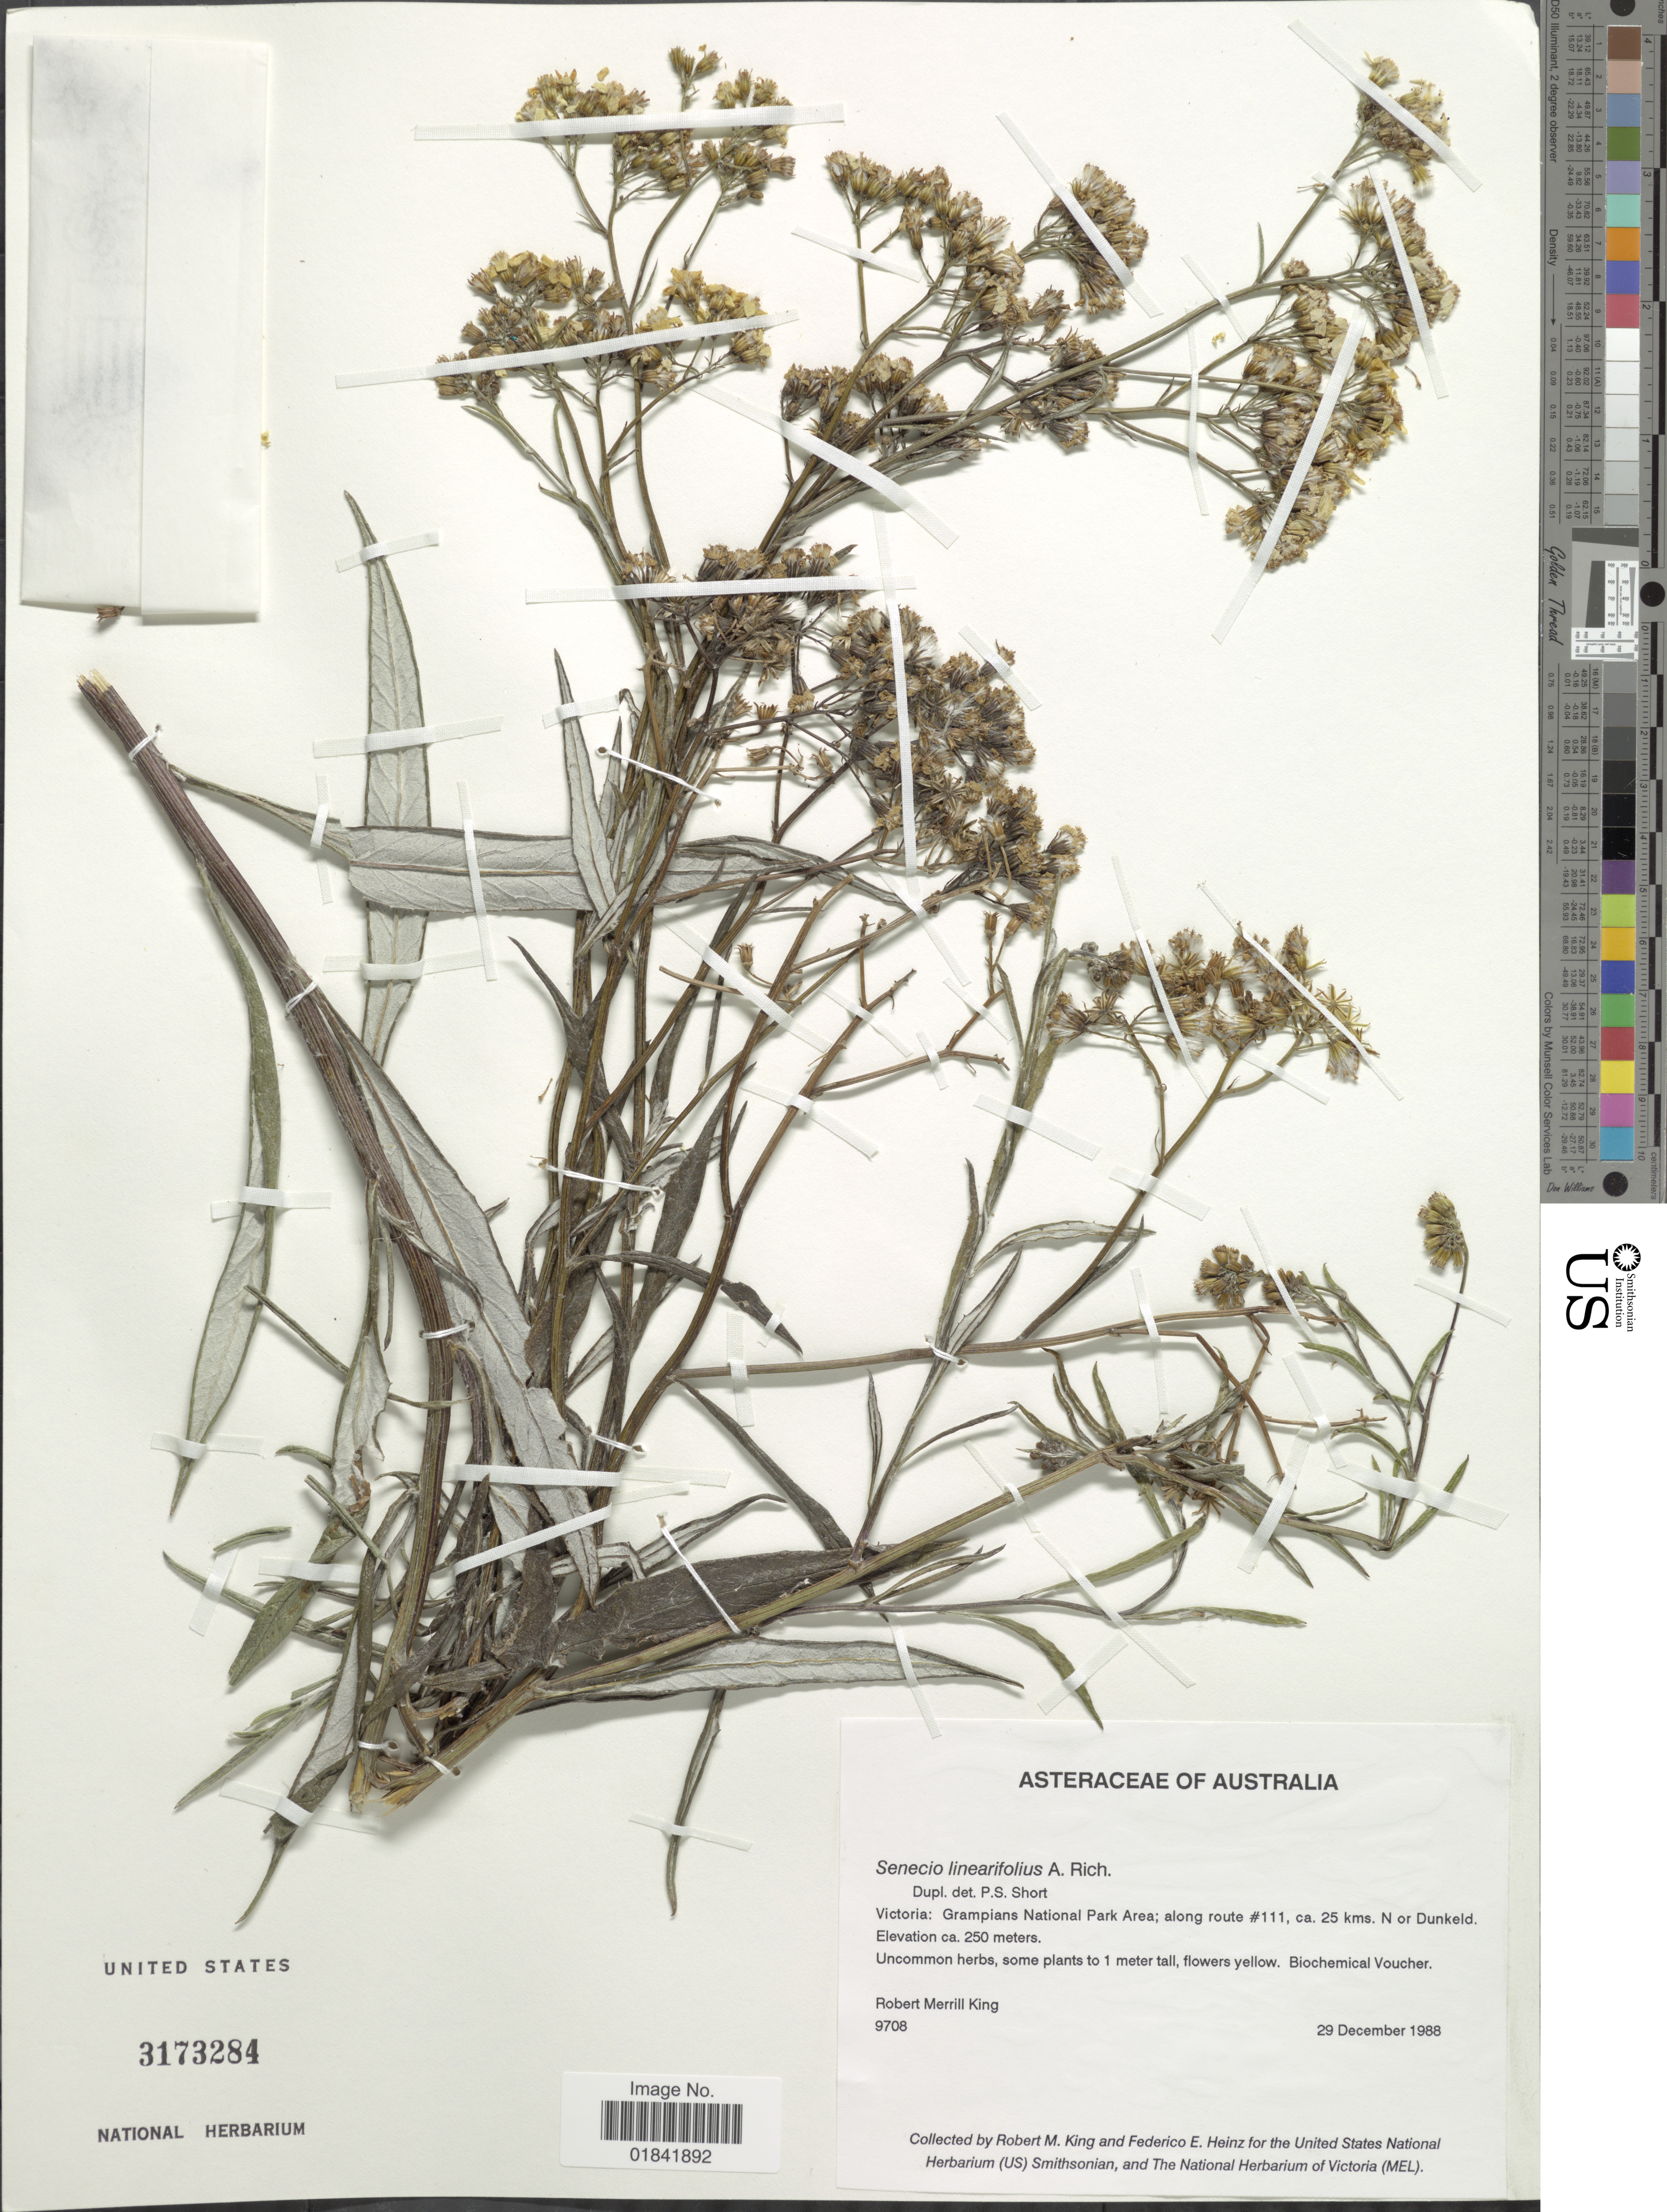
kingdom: Plantae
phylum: Tracheophyta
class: Magnoliopsida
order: Asterales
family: Asteraceae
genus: Senecio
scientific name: Senecio linearifolius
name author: A. Rich.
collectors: R. M. King & F. Heinz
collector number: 9708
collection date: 1988-12-29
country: Australia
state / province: Victoria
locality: Victoria: Grampians National Park Area, along route #111, ca. 25 kms. N or Dunkeld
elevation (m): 250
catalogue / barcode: US 3173284